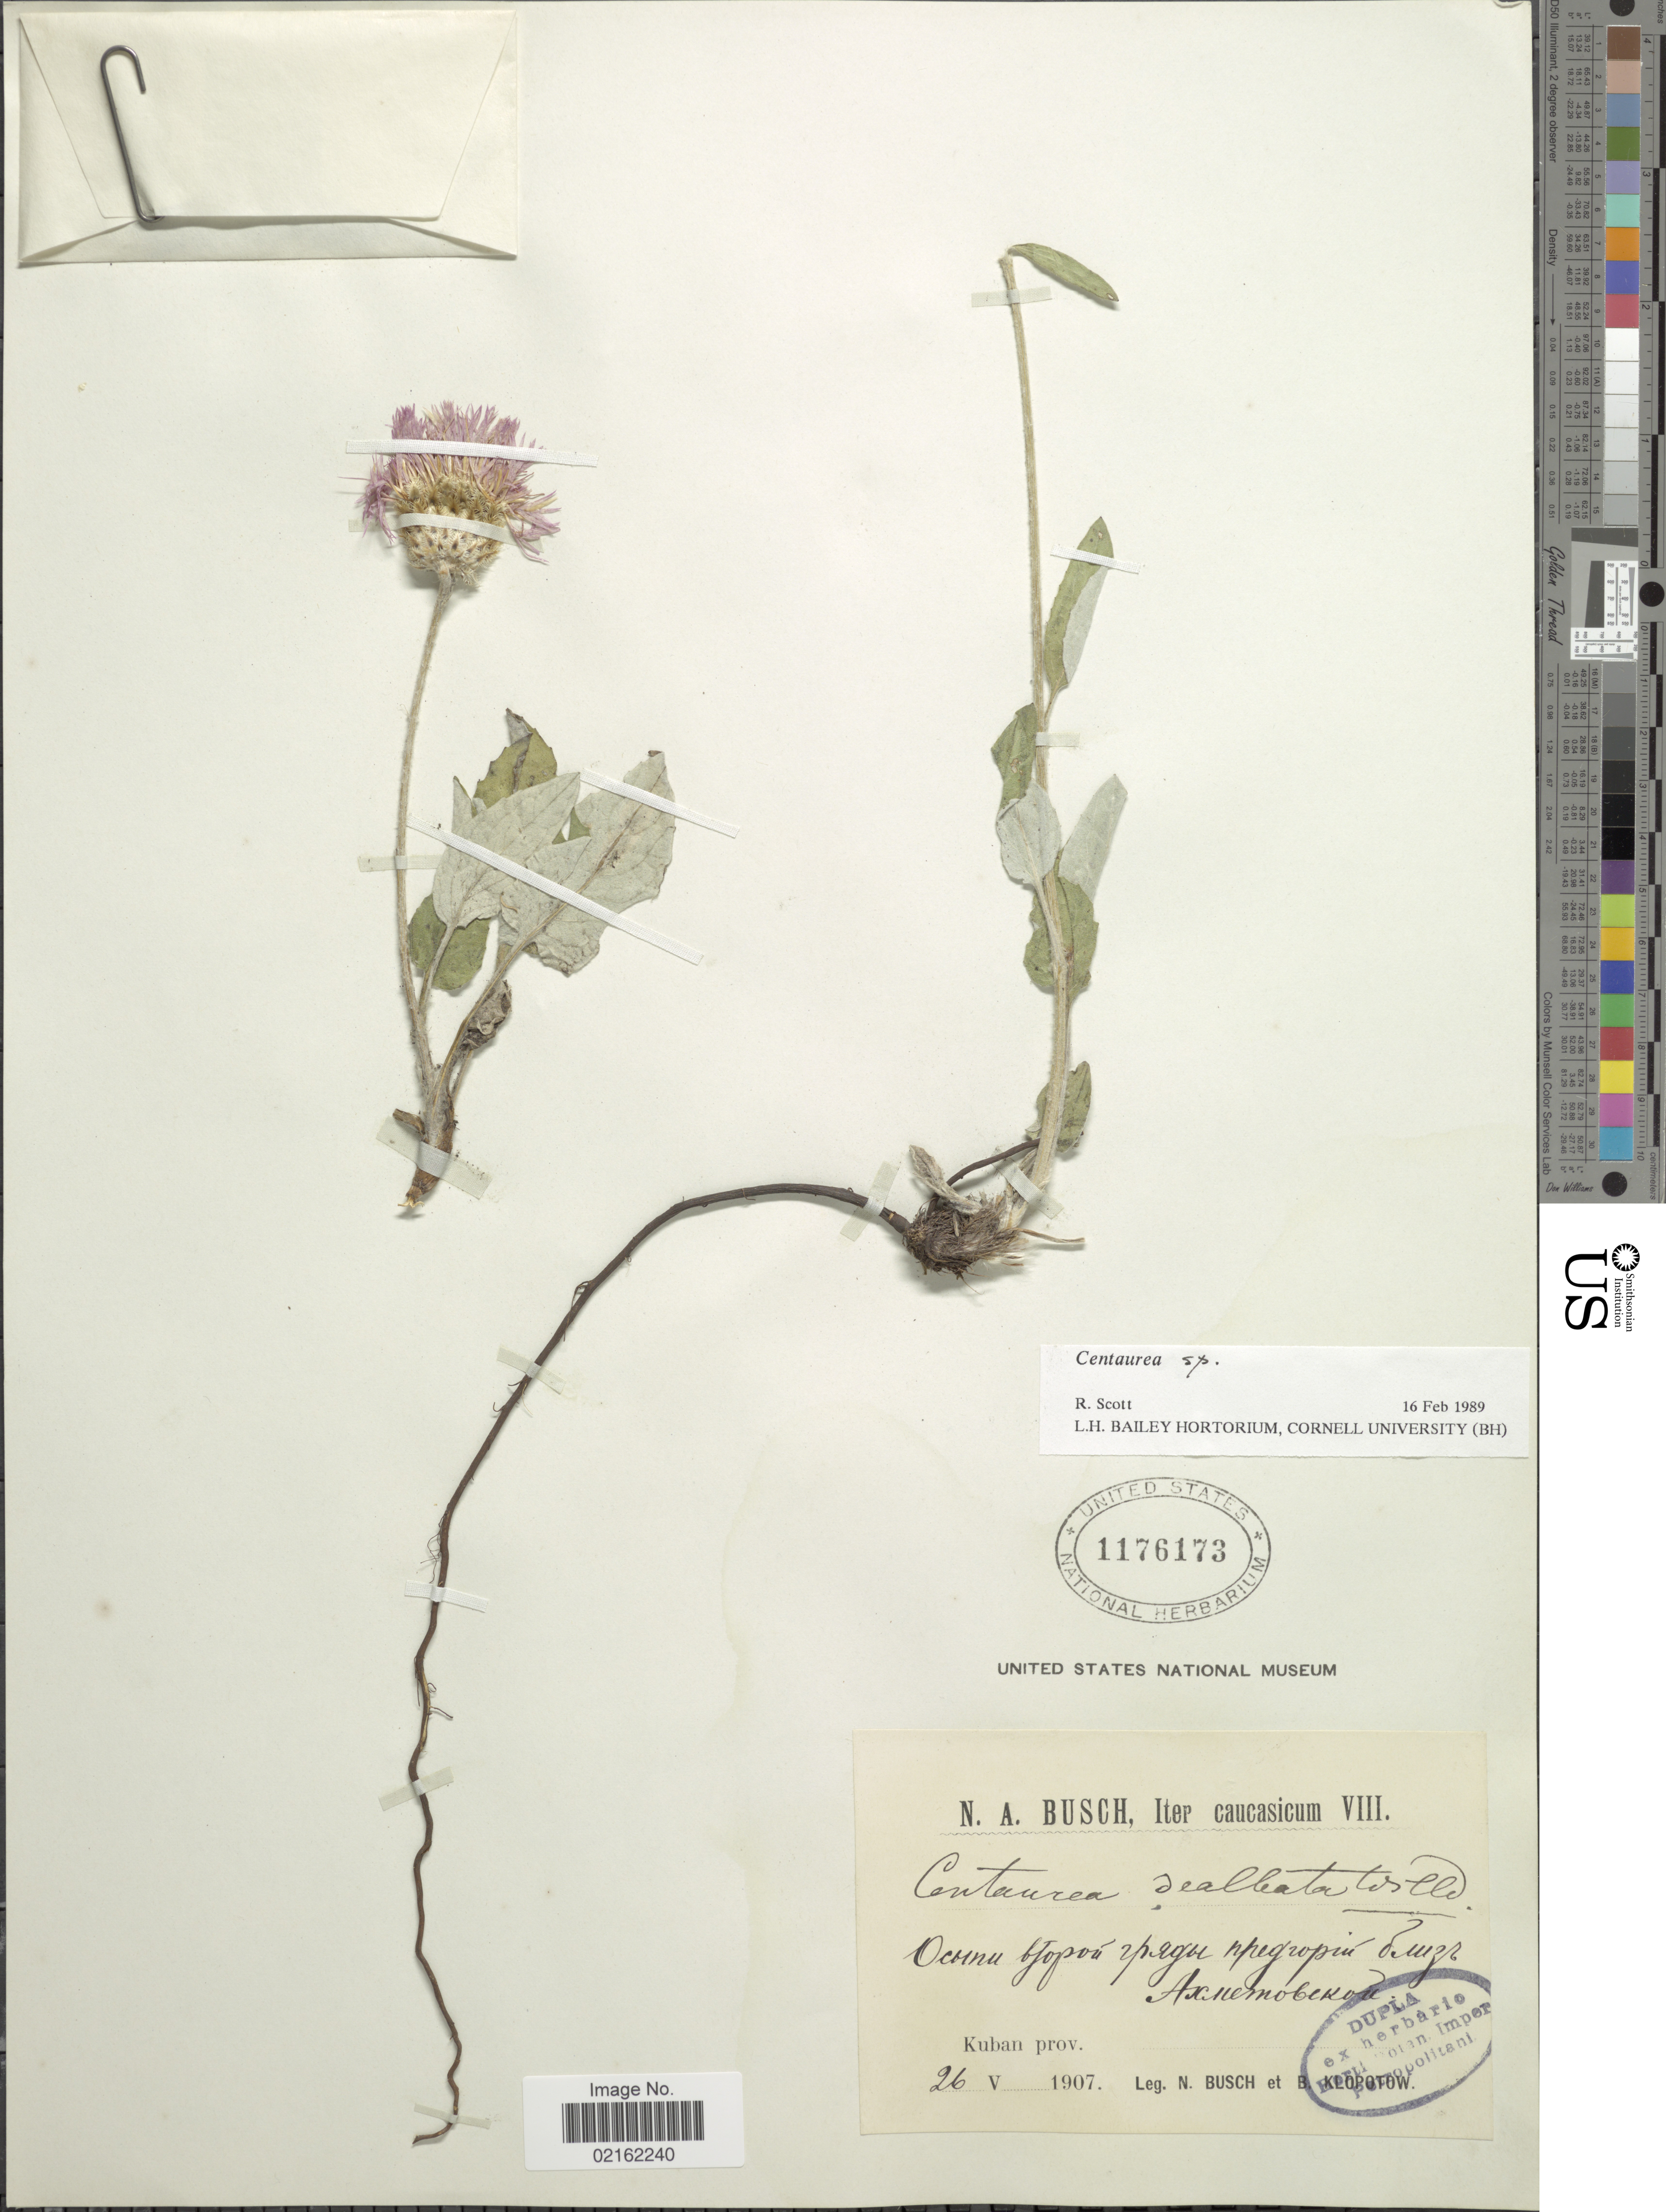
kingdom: Plantae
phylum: Tracheophyta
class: Magnoliopsida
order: Asterales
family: Asteraceae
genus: Centaurea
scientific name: Centaurea sp.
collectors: N. Busch & B. Klopotow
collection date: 1907-05-26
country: Russian Federation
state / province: Krasnoyarsk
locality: Caucasicum, Kuban Prov.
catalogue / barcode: US 1176176